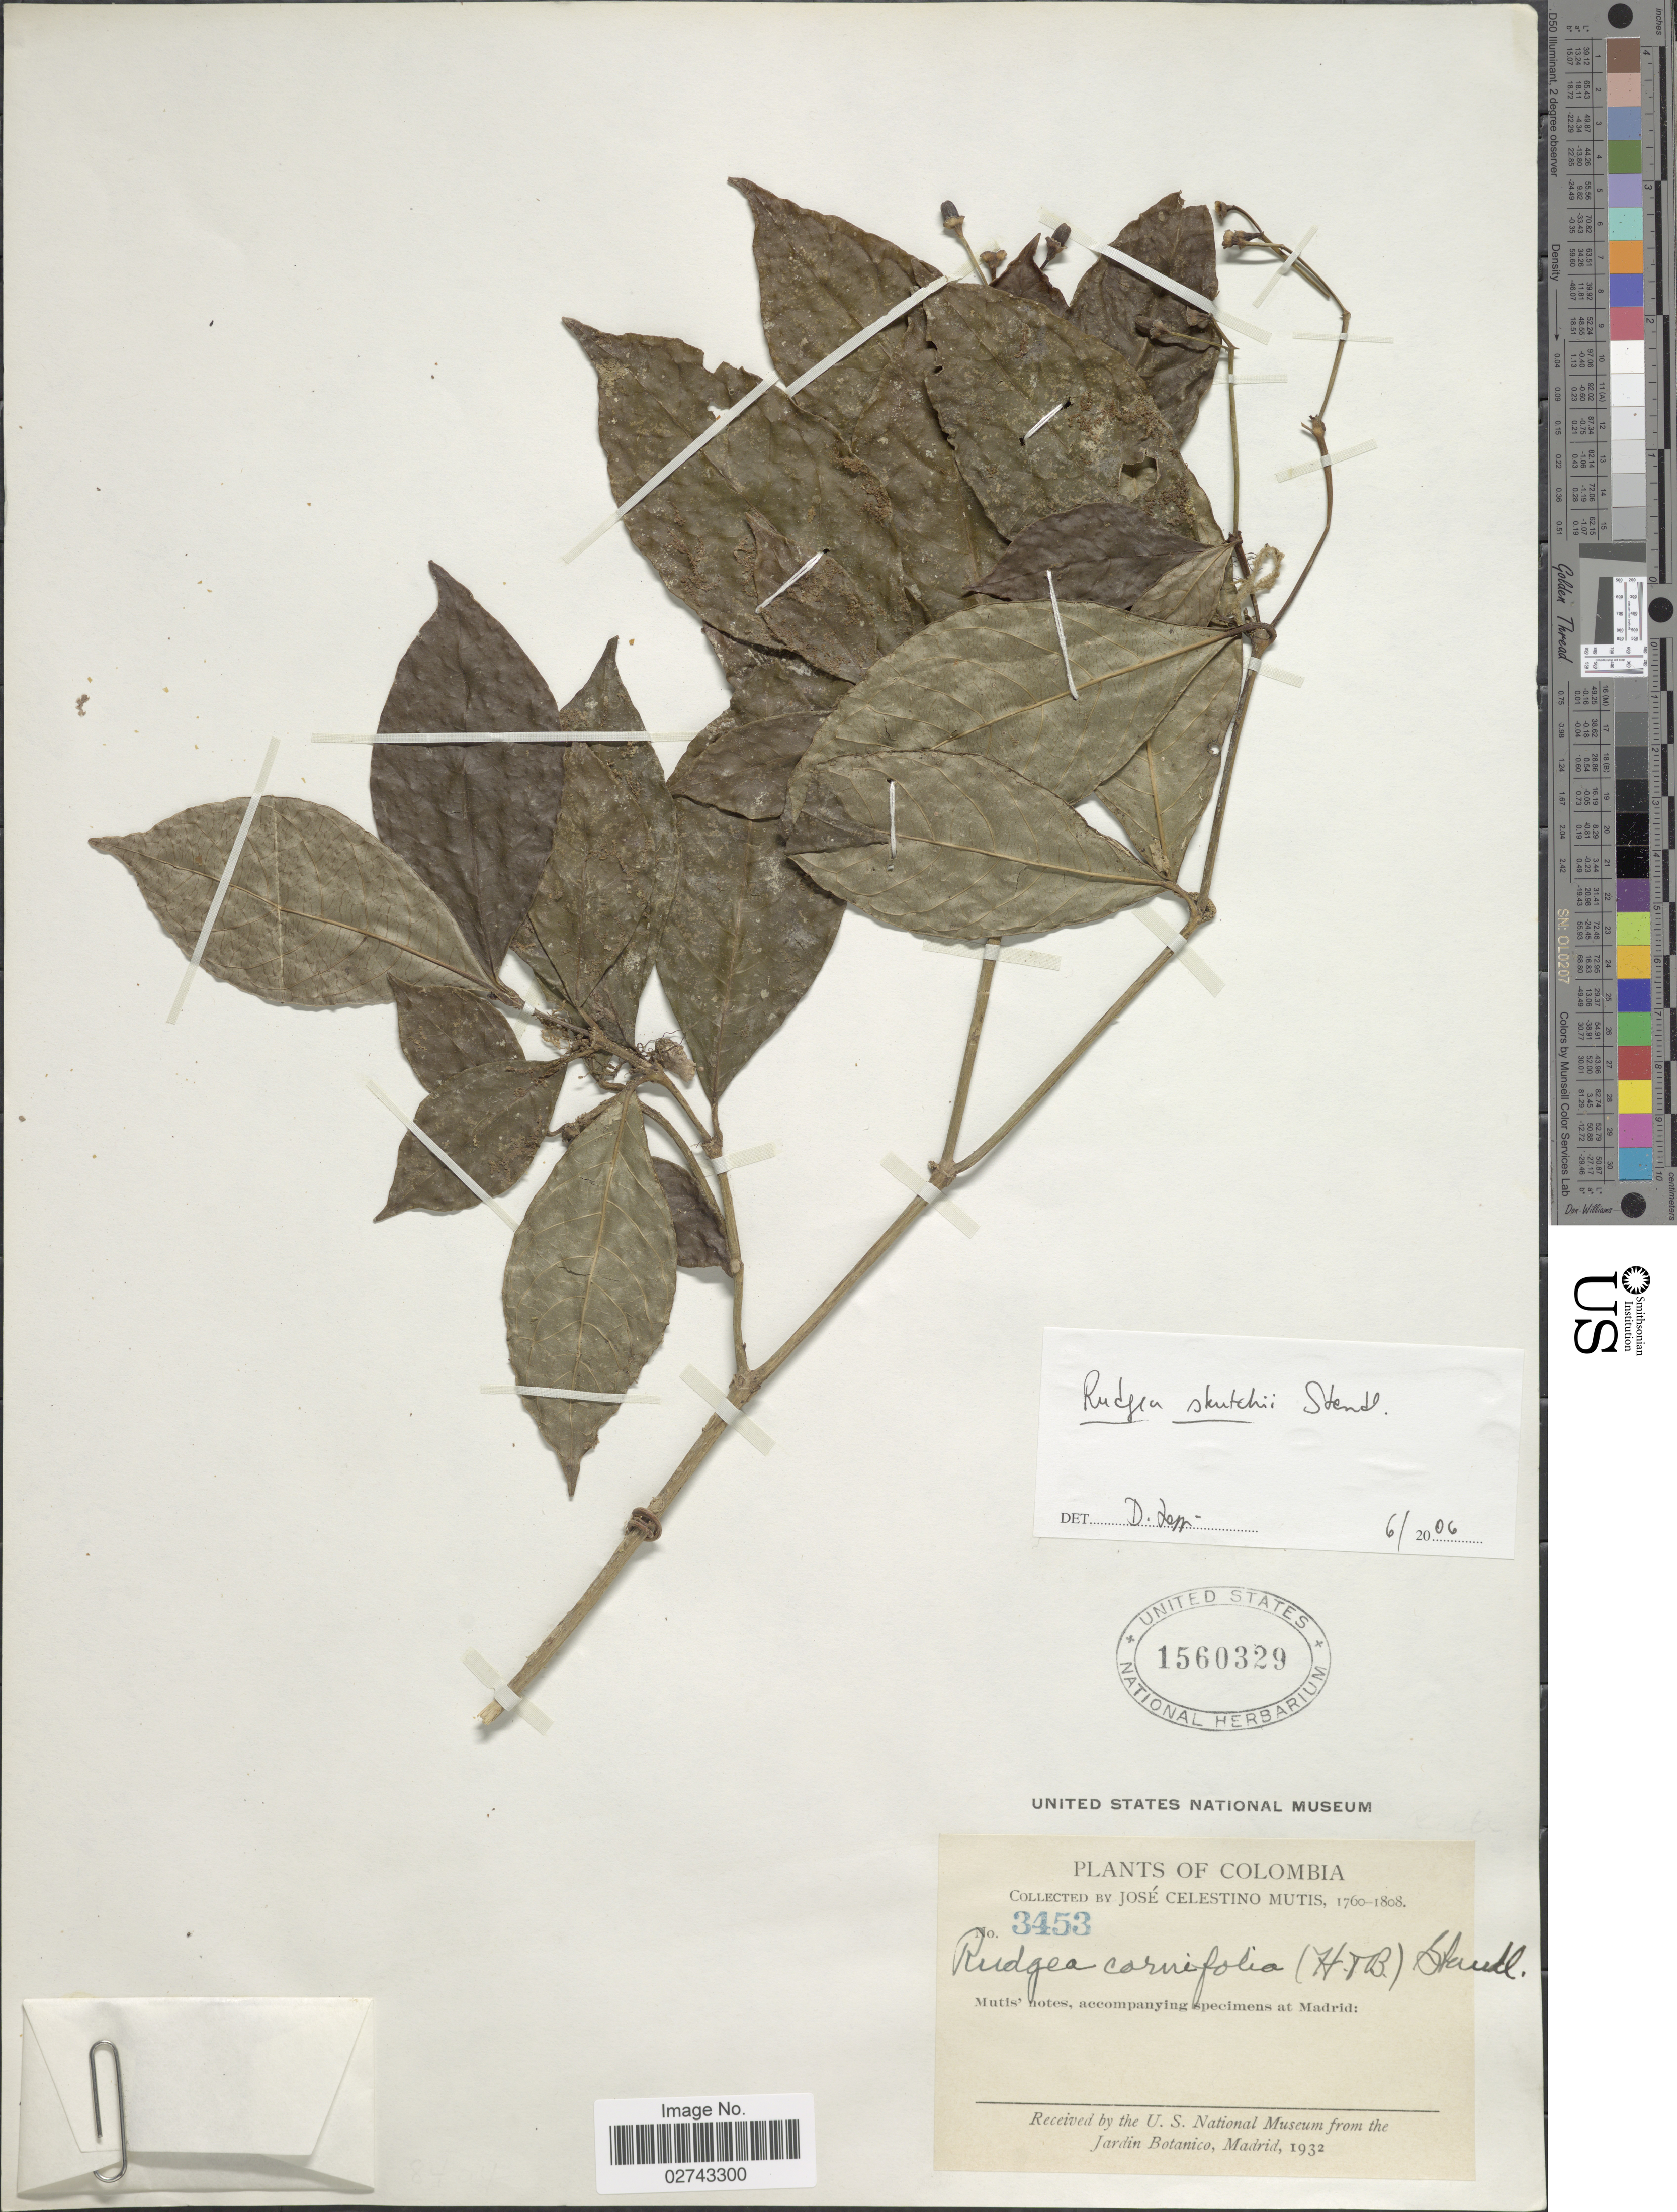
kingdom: Plantae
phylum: Tracheophyta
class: Magnoliopsida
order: Gentianales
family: Rubiaceae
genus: Rudgea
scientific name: Rudgea skutchii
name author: Standl.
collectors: J. C. B. Mutis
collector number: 3453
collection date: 1760/1808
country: Colombia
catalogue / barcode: US 1560329